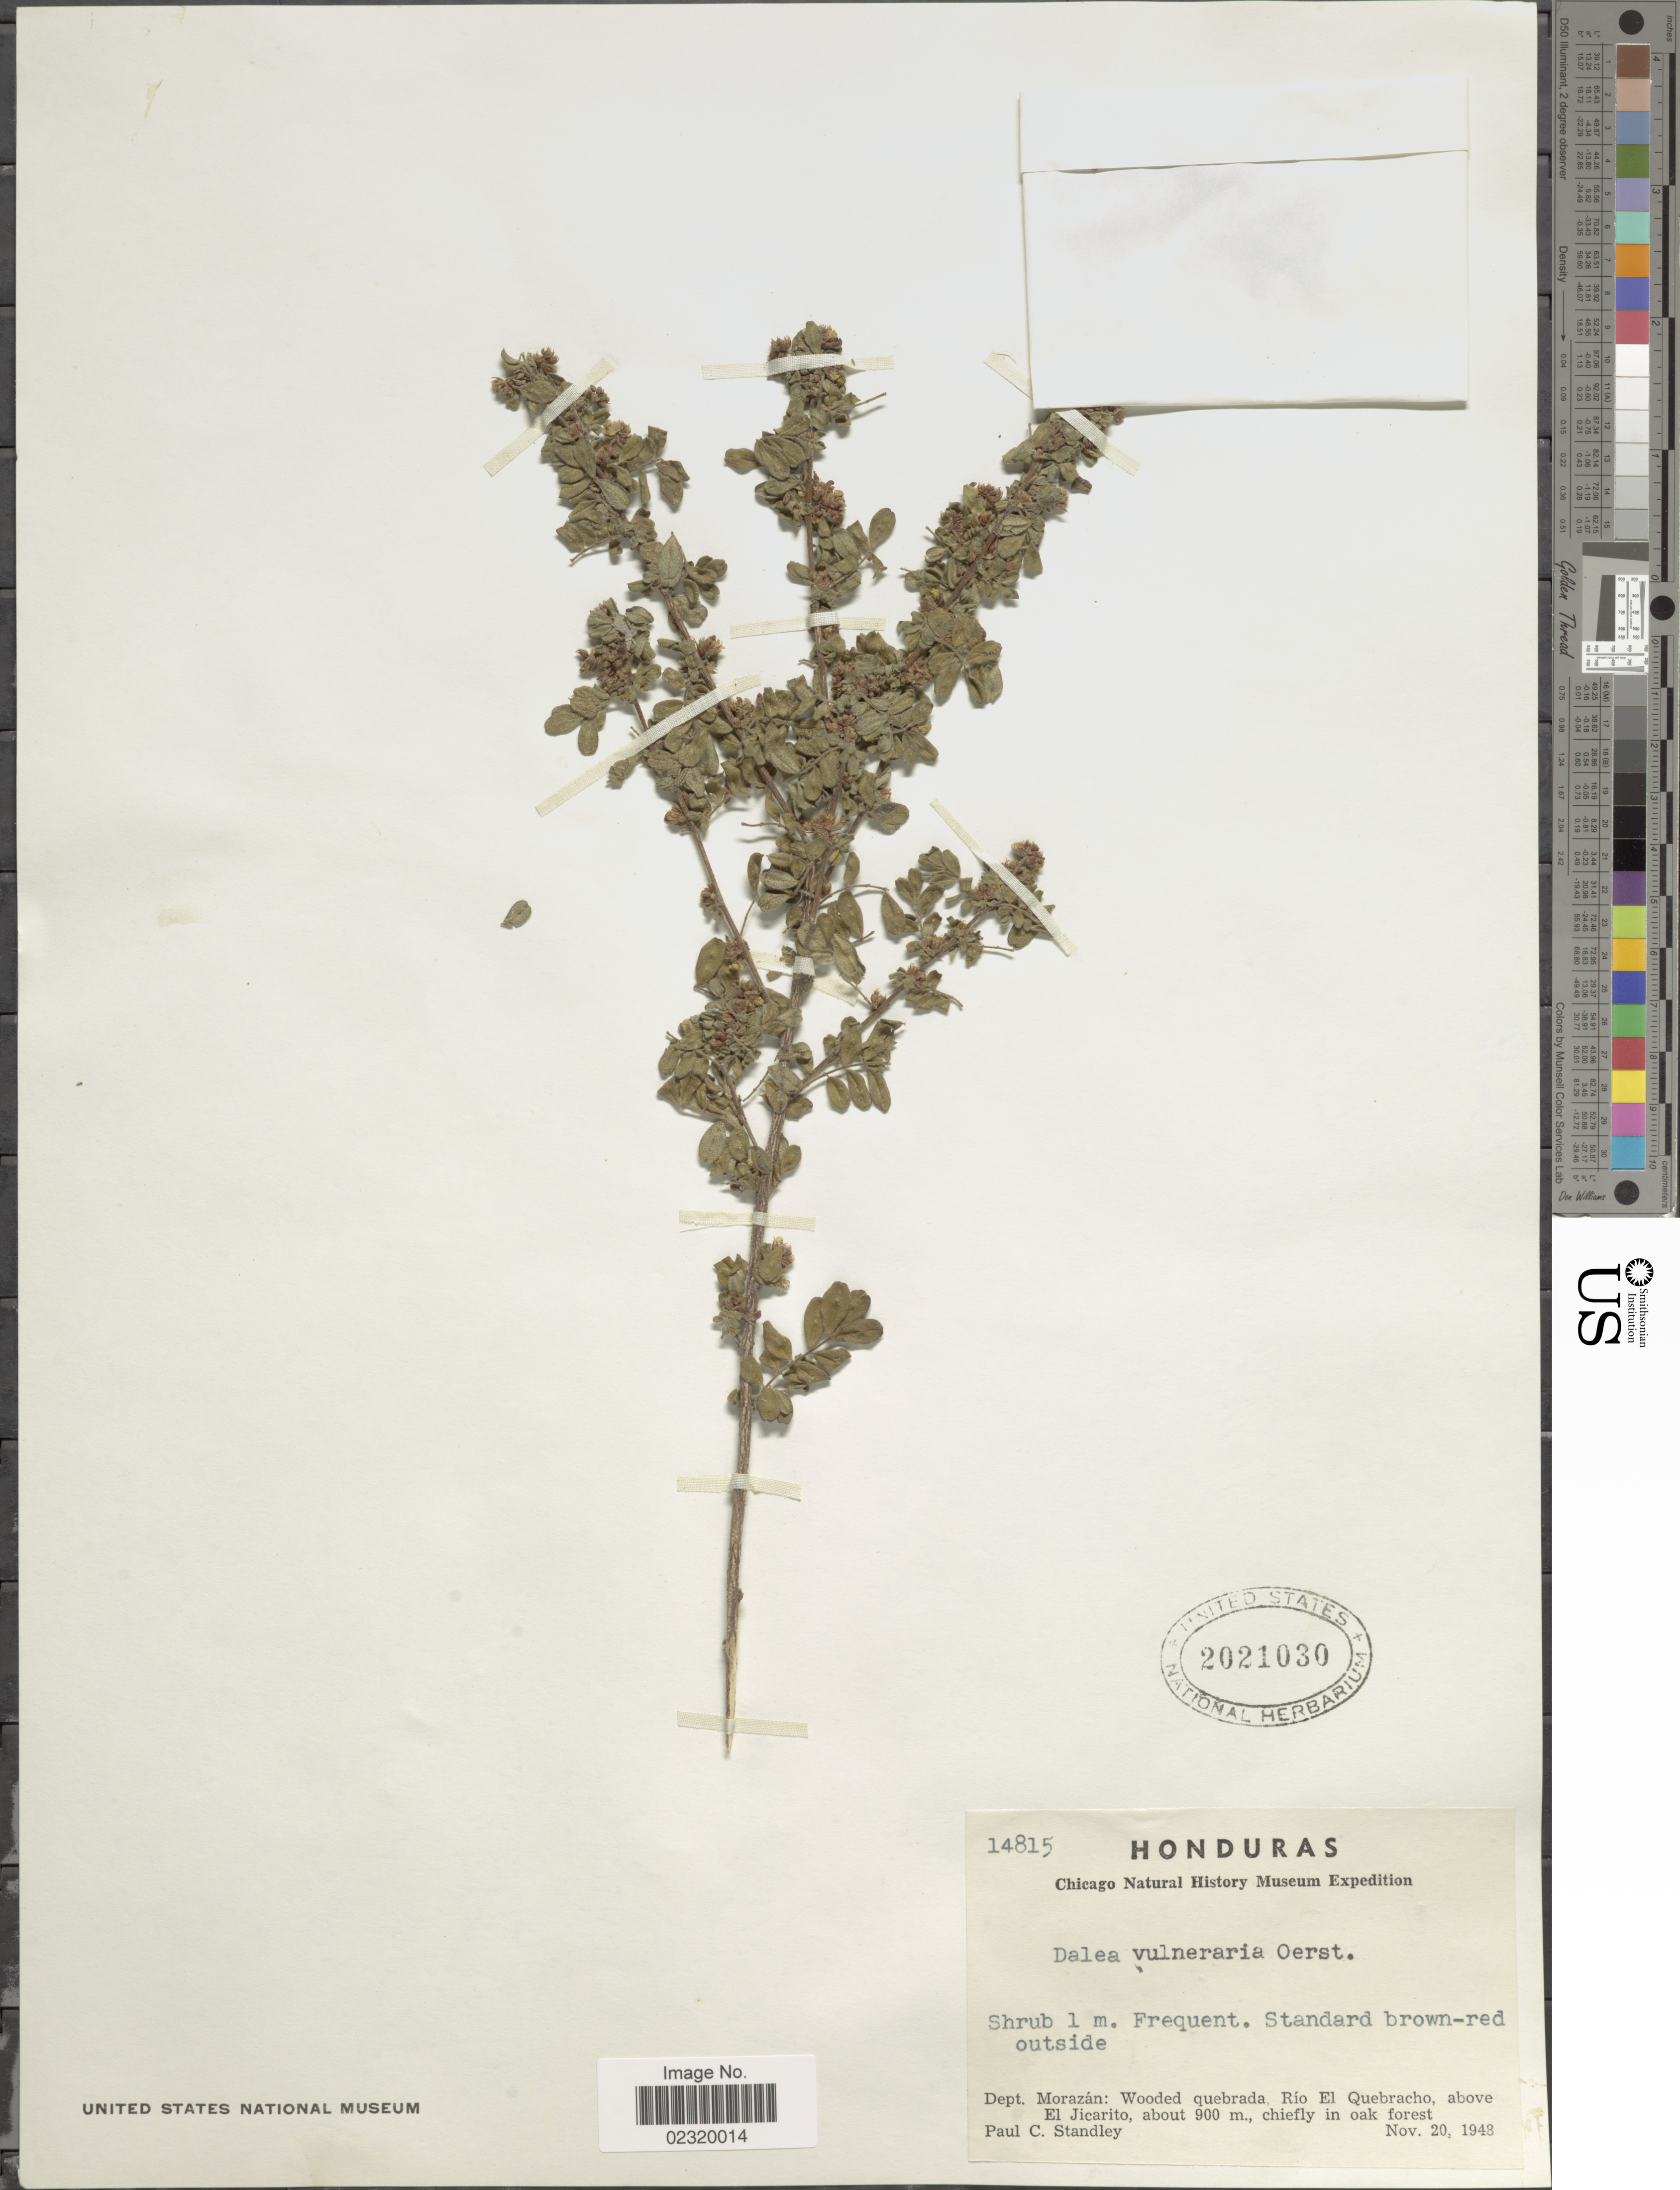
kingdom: Plantae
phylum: Tracheophyta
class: Magnoliopsida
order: Fabales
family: Fabaceae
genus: Dalea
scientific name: Dalea scandens var. vulneraria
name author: (Oerst.) Barneby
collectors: P. C. Standley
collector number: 14815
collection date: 1948-11-20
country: Honduras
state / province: Fco. Morazán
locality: Quebrada Río El Quebracho, above El Jicarito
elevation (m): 900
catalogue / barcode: US 2021030